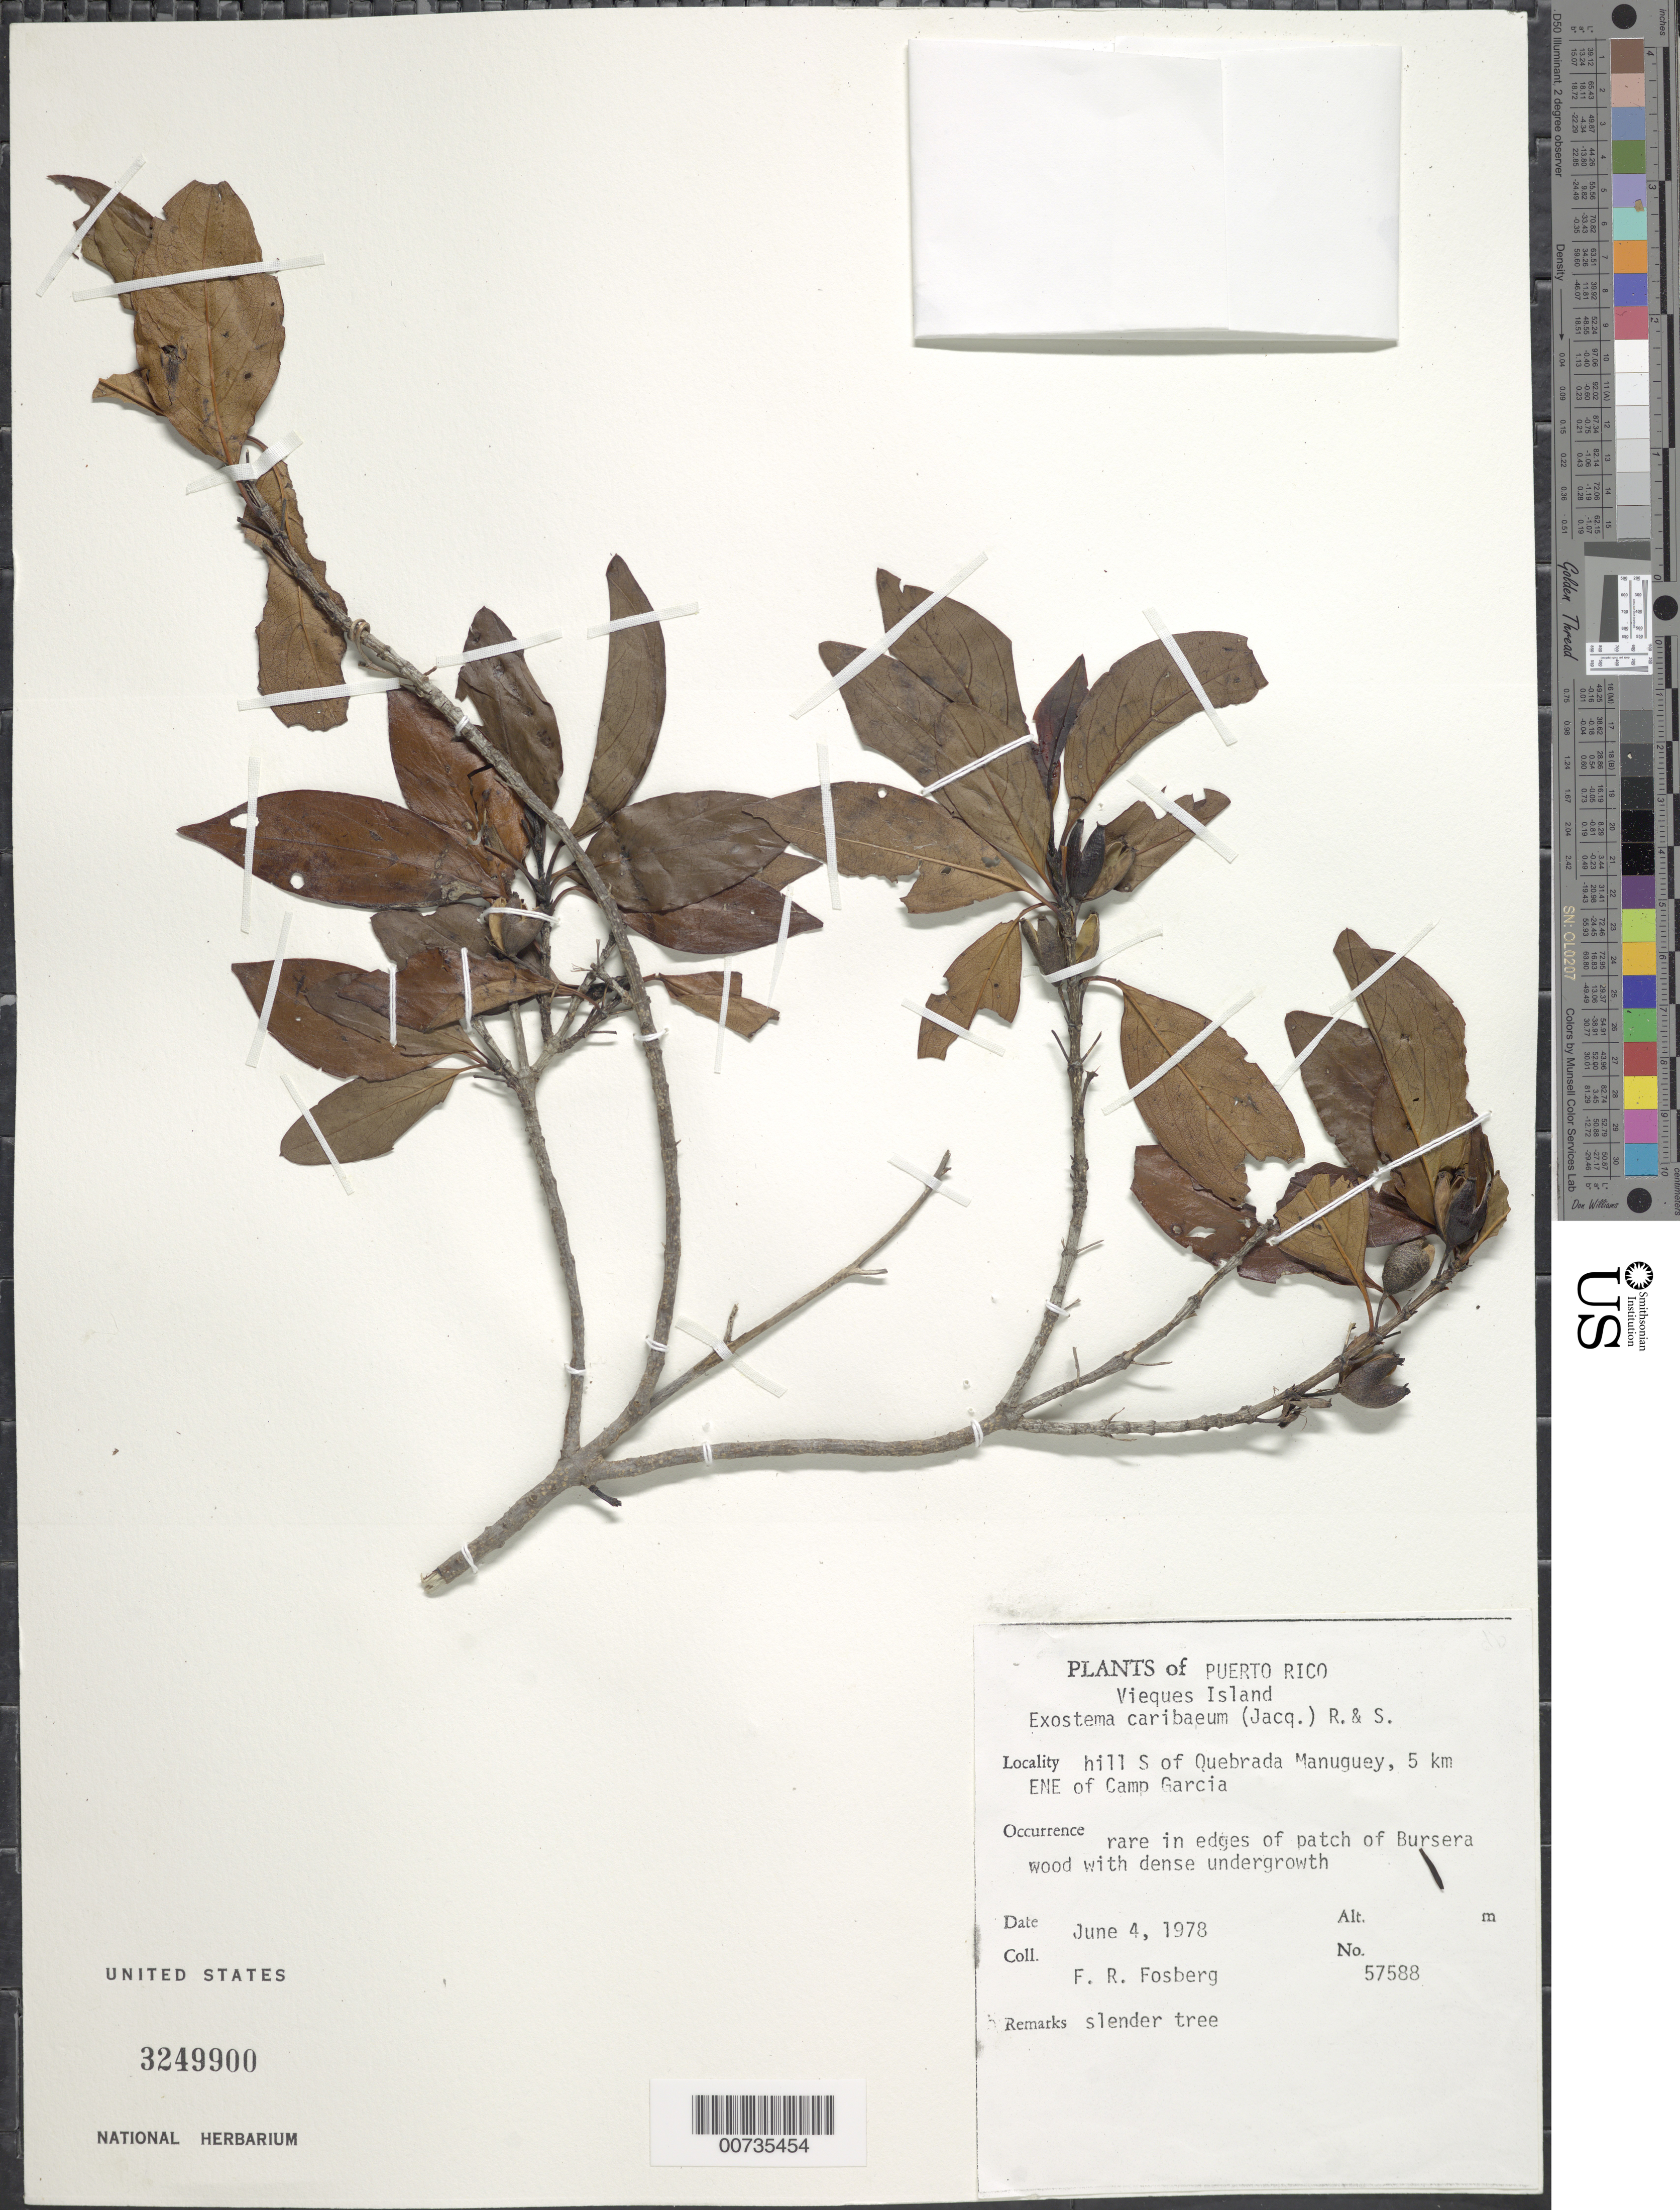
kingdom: Plantae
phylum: Tracheophyta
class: Magnoliopsida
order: Gentianales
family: Rubiaceae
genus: Exostema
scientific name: Exostema caribaeum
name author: (Jacq.) Roem. & Schult.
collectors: F. R. Fosberg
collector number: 57588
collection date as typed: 04 Jun 1978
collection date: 1978-06-04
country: Puerto Rico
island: Vieques Island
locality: Hill S of Quebrada Manuguey, 5 km ENE of Camp Garcia.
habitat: Rare in edges of patch of Bursera wood with dense undergrowth.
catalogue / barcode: US 3249900